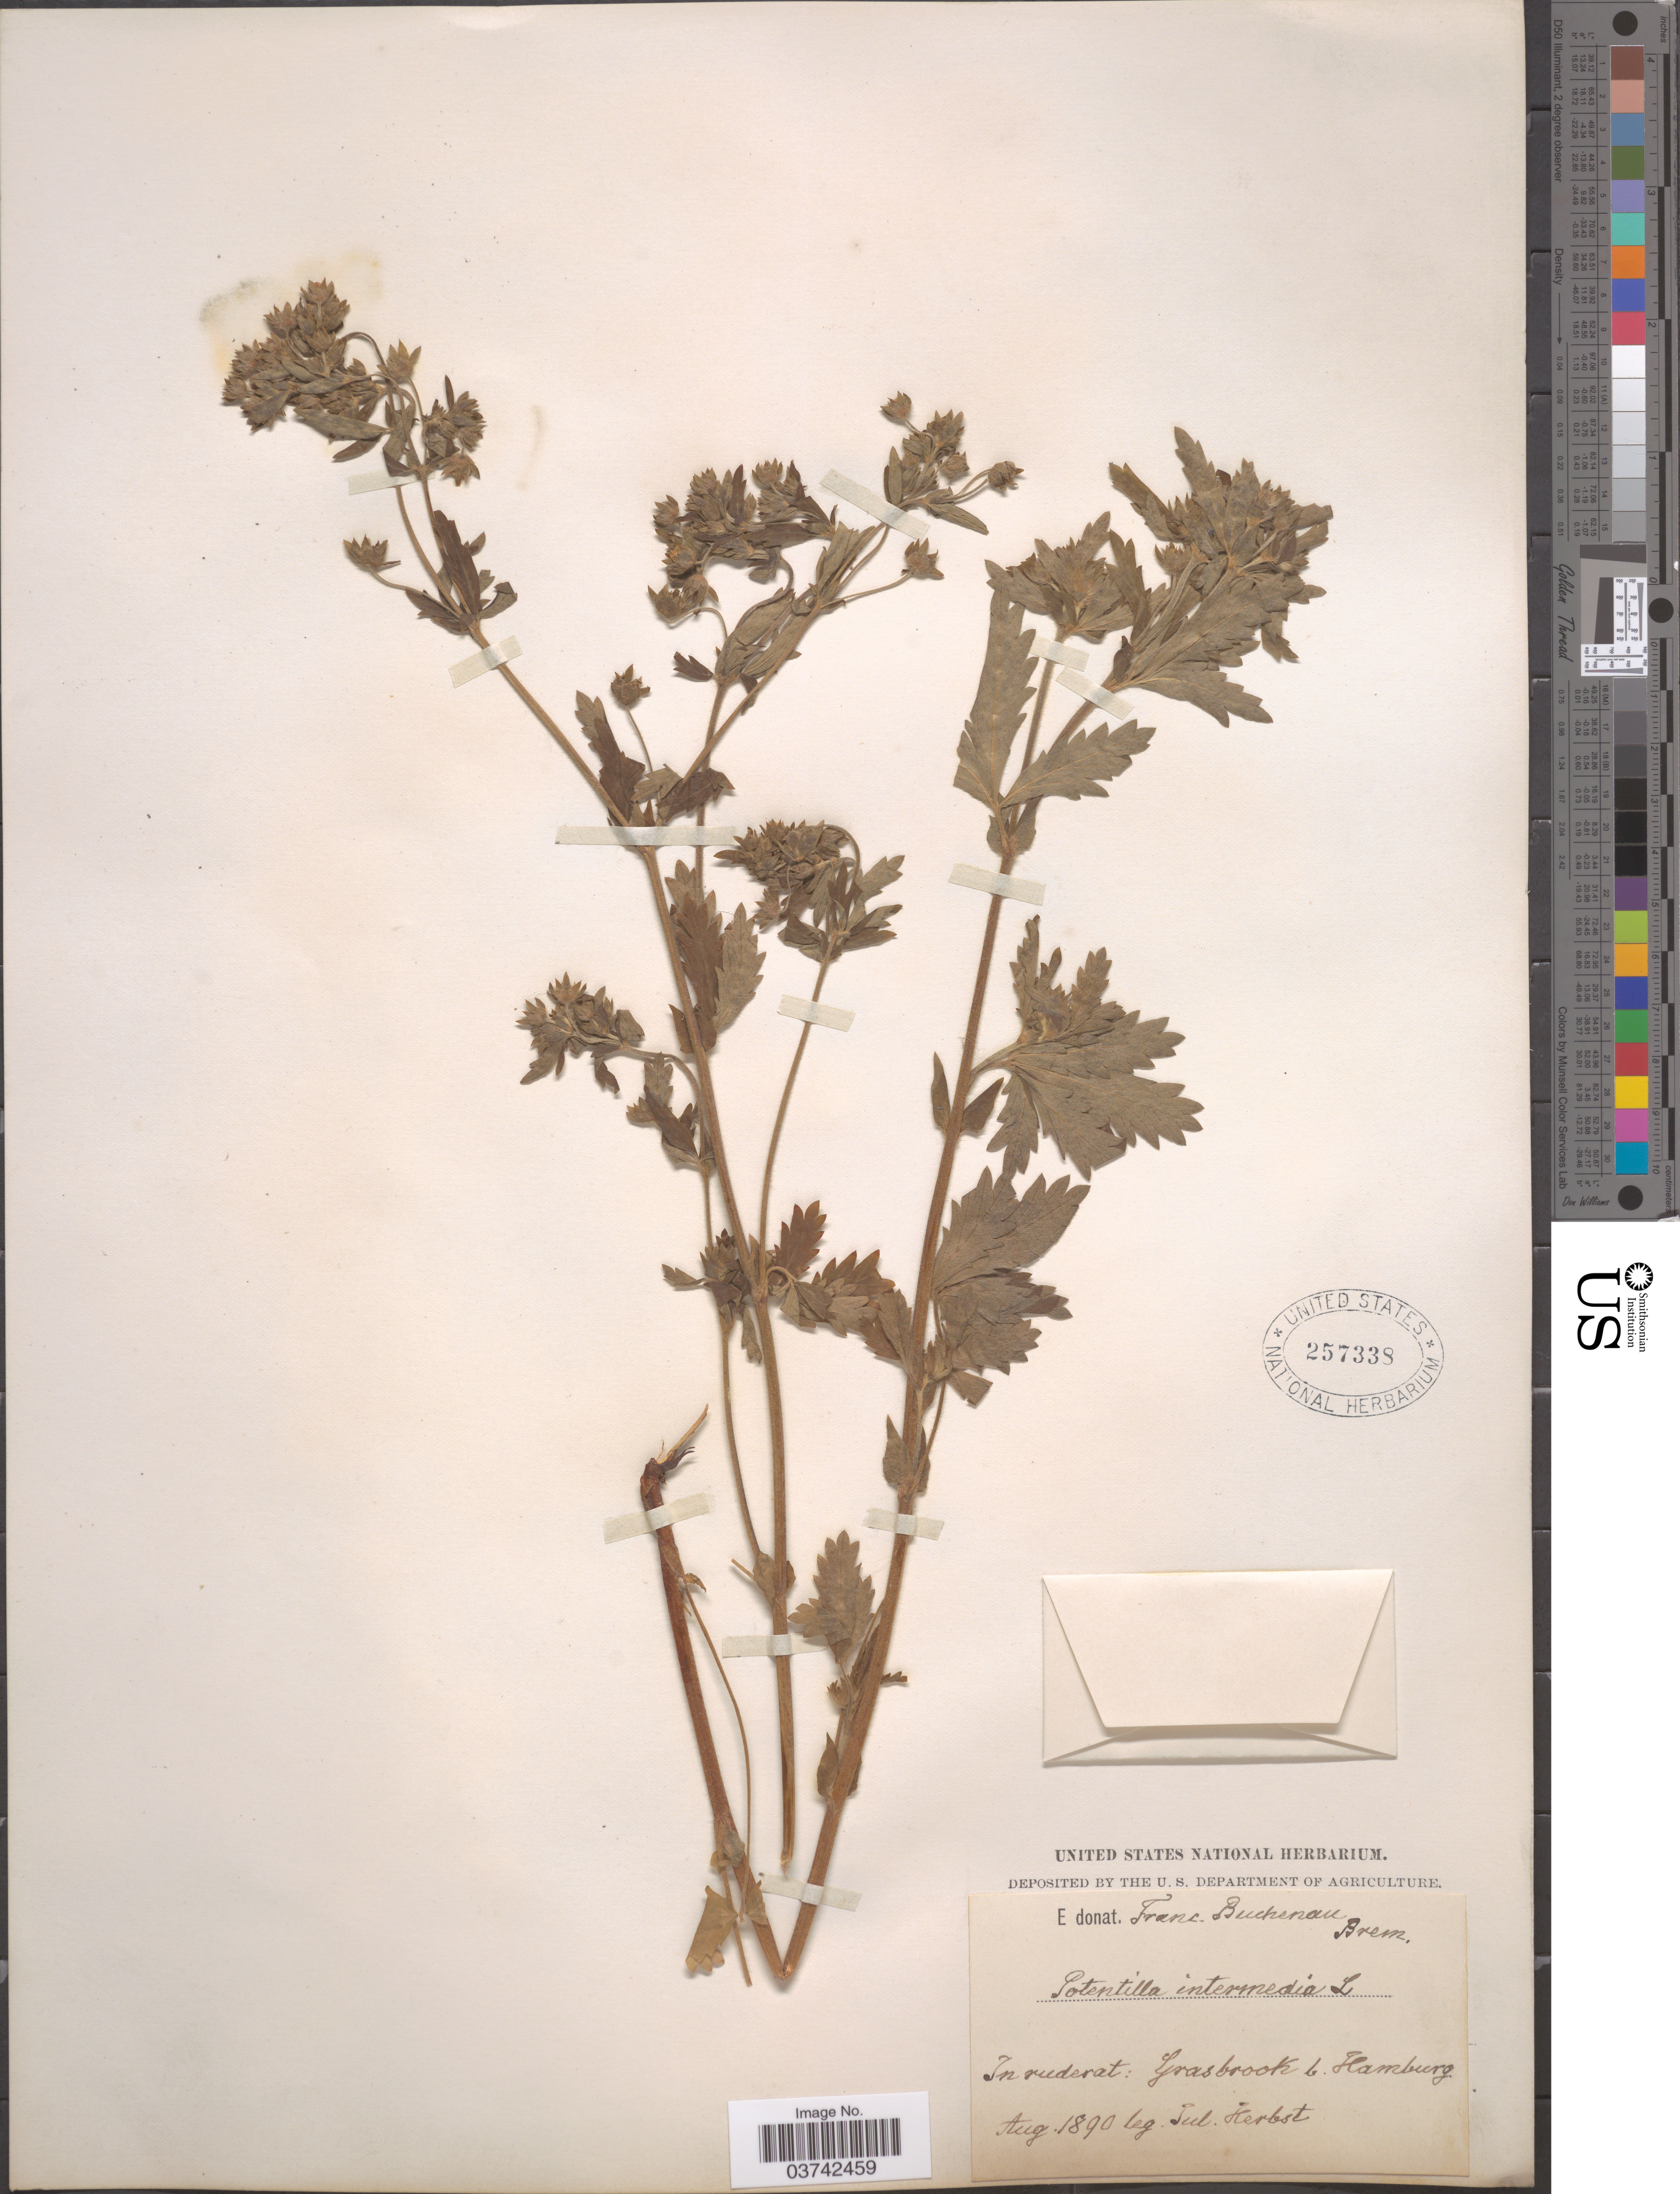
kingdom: Plantae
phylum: Tracheophyta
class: Magnoliopsida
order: Rosales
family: Rosaceae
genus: Potentilla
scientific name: Potentilla intermedia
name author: L.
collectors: -. Herbst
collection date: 1890-08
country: Germany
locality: In ruderat: Grasbrook b. Hamburg.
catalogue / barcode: US 257338